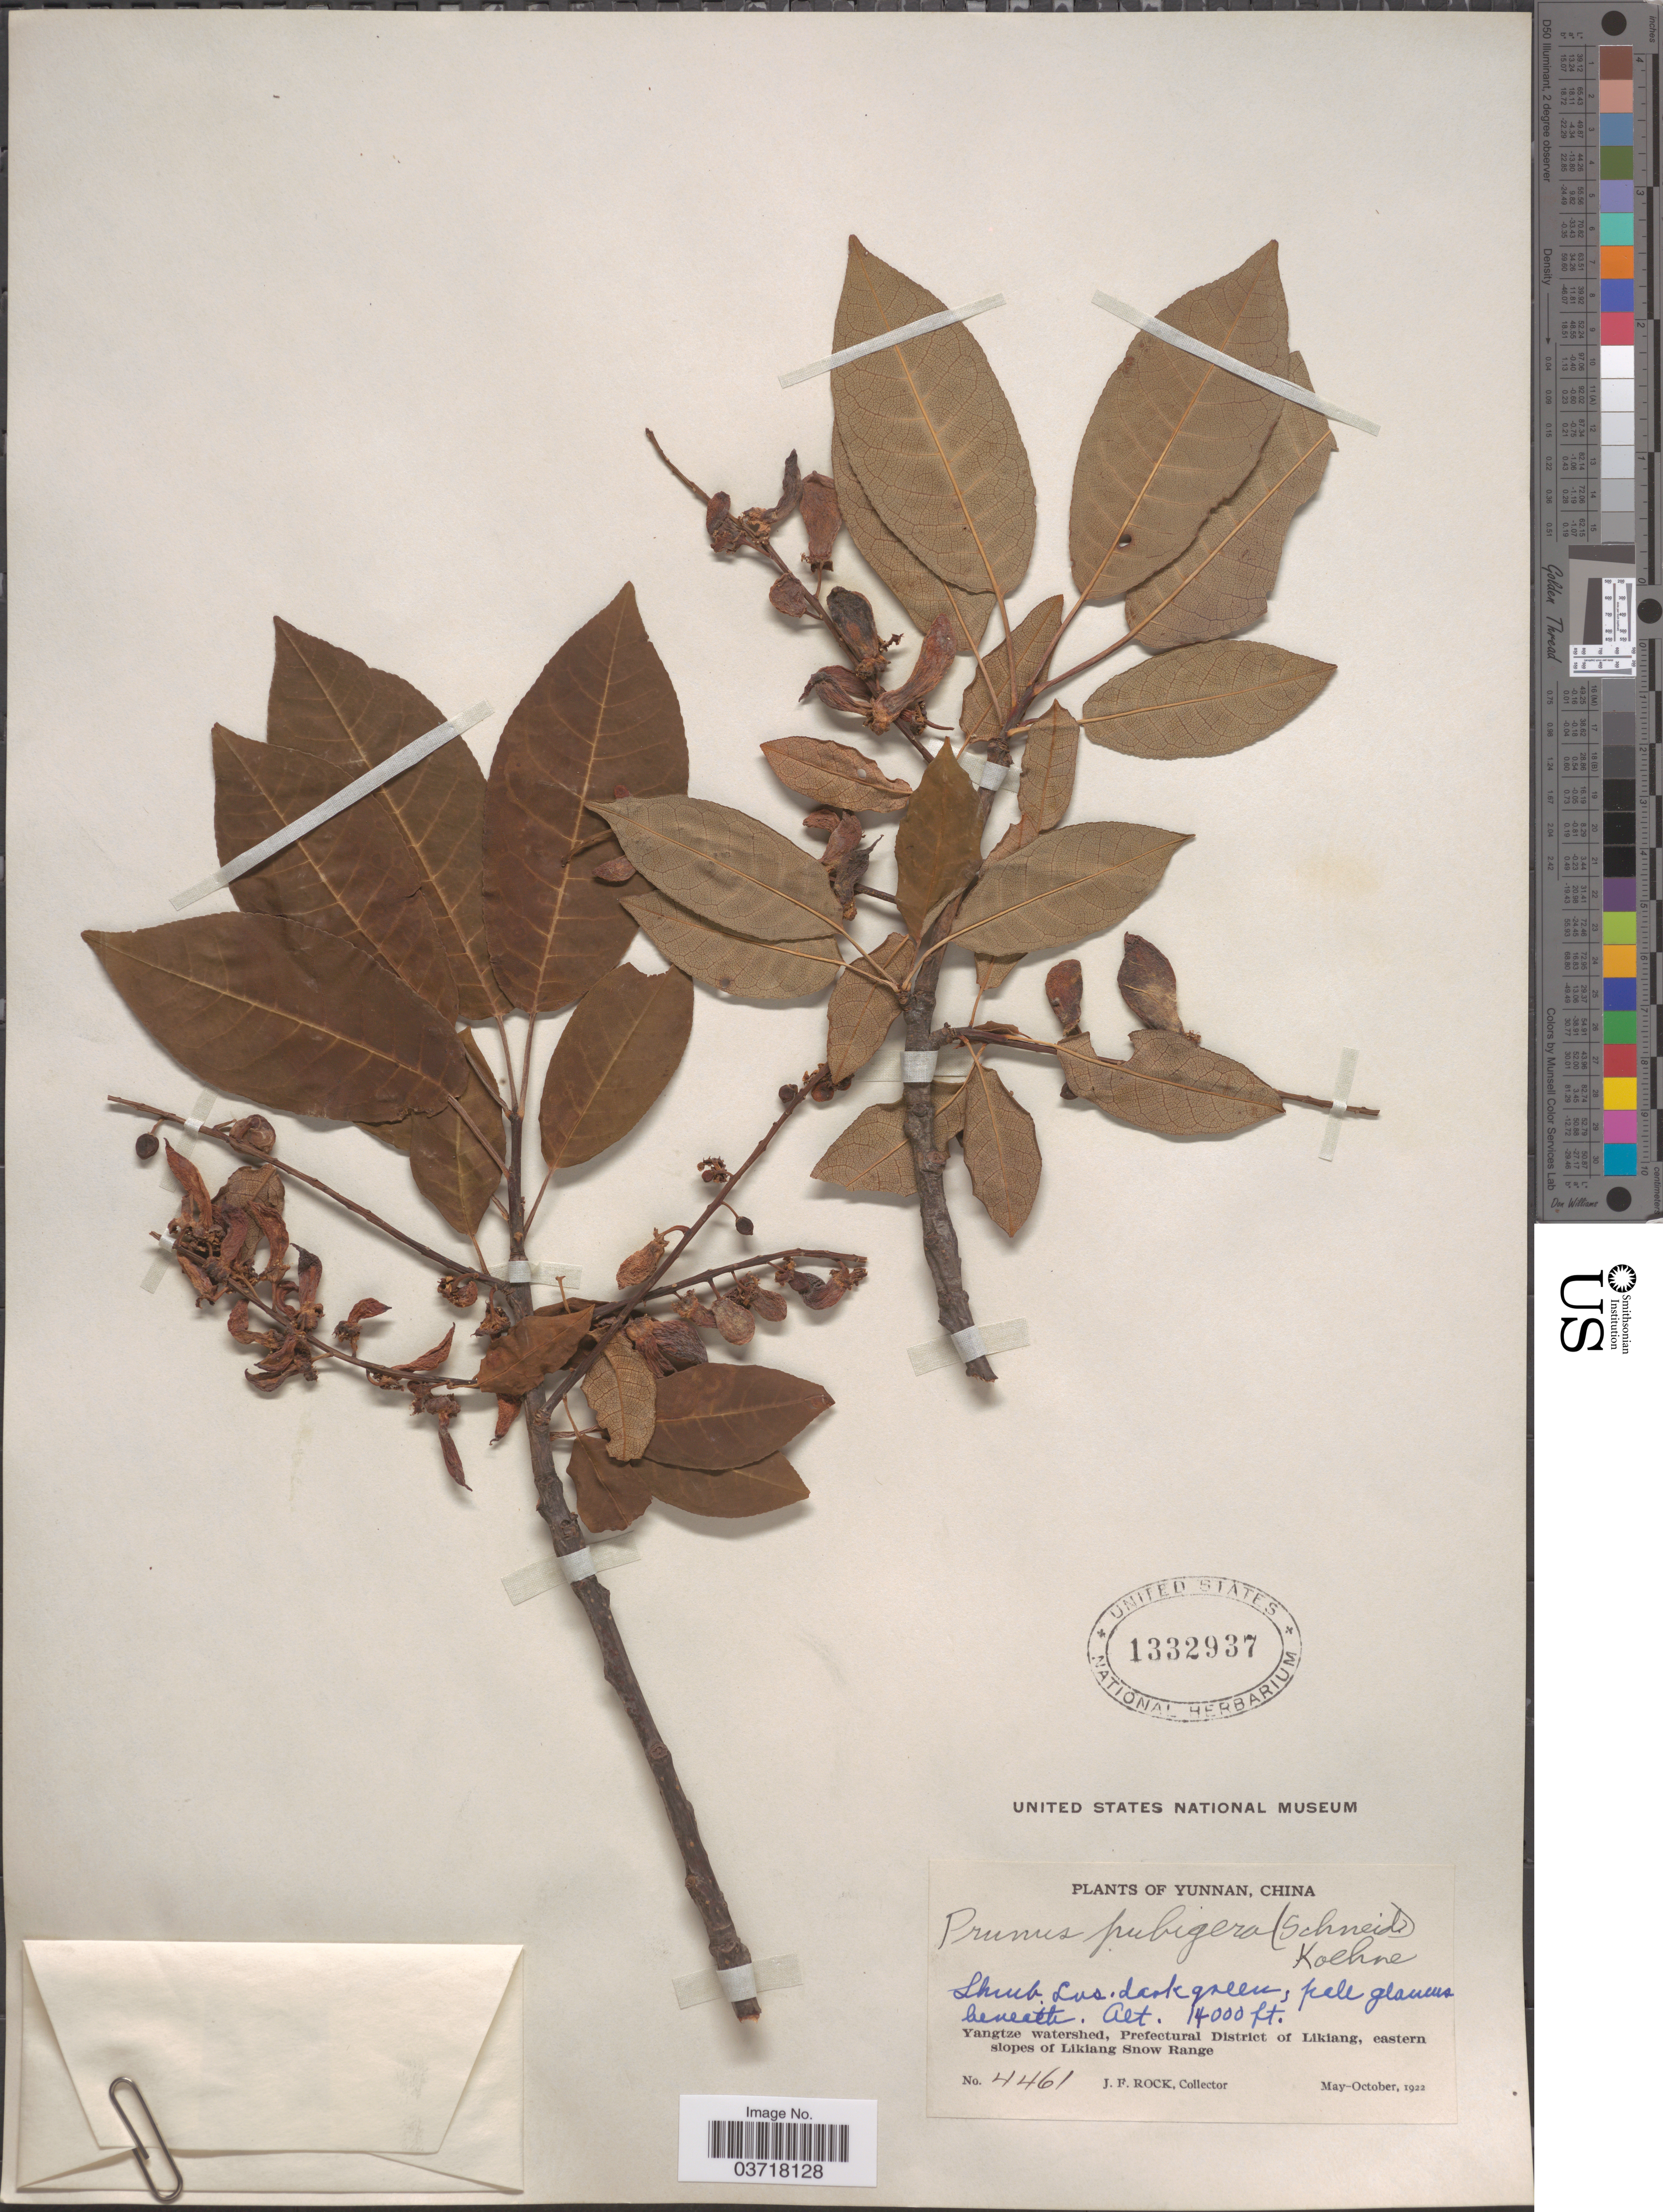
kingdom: Plantae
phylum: Tracheophyta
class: Magnoliopsida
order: Rosales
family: Rosaceae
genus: Prunus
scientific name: Prunus pubigera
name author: (C.K. Schneid.) Koehne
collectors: J. Rock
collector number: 4461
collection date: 1922-05/1922-10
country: China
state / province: Yunnan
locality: Yangtze watershed, Prefectural District of Likiang, eastern slopes of Likiang Snow Range.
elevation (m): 4267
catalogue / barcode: US 1332937